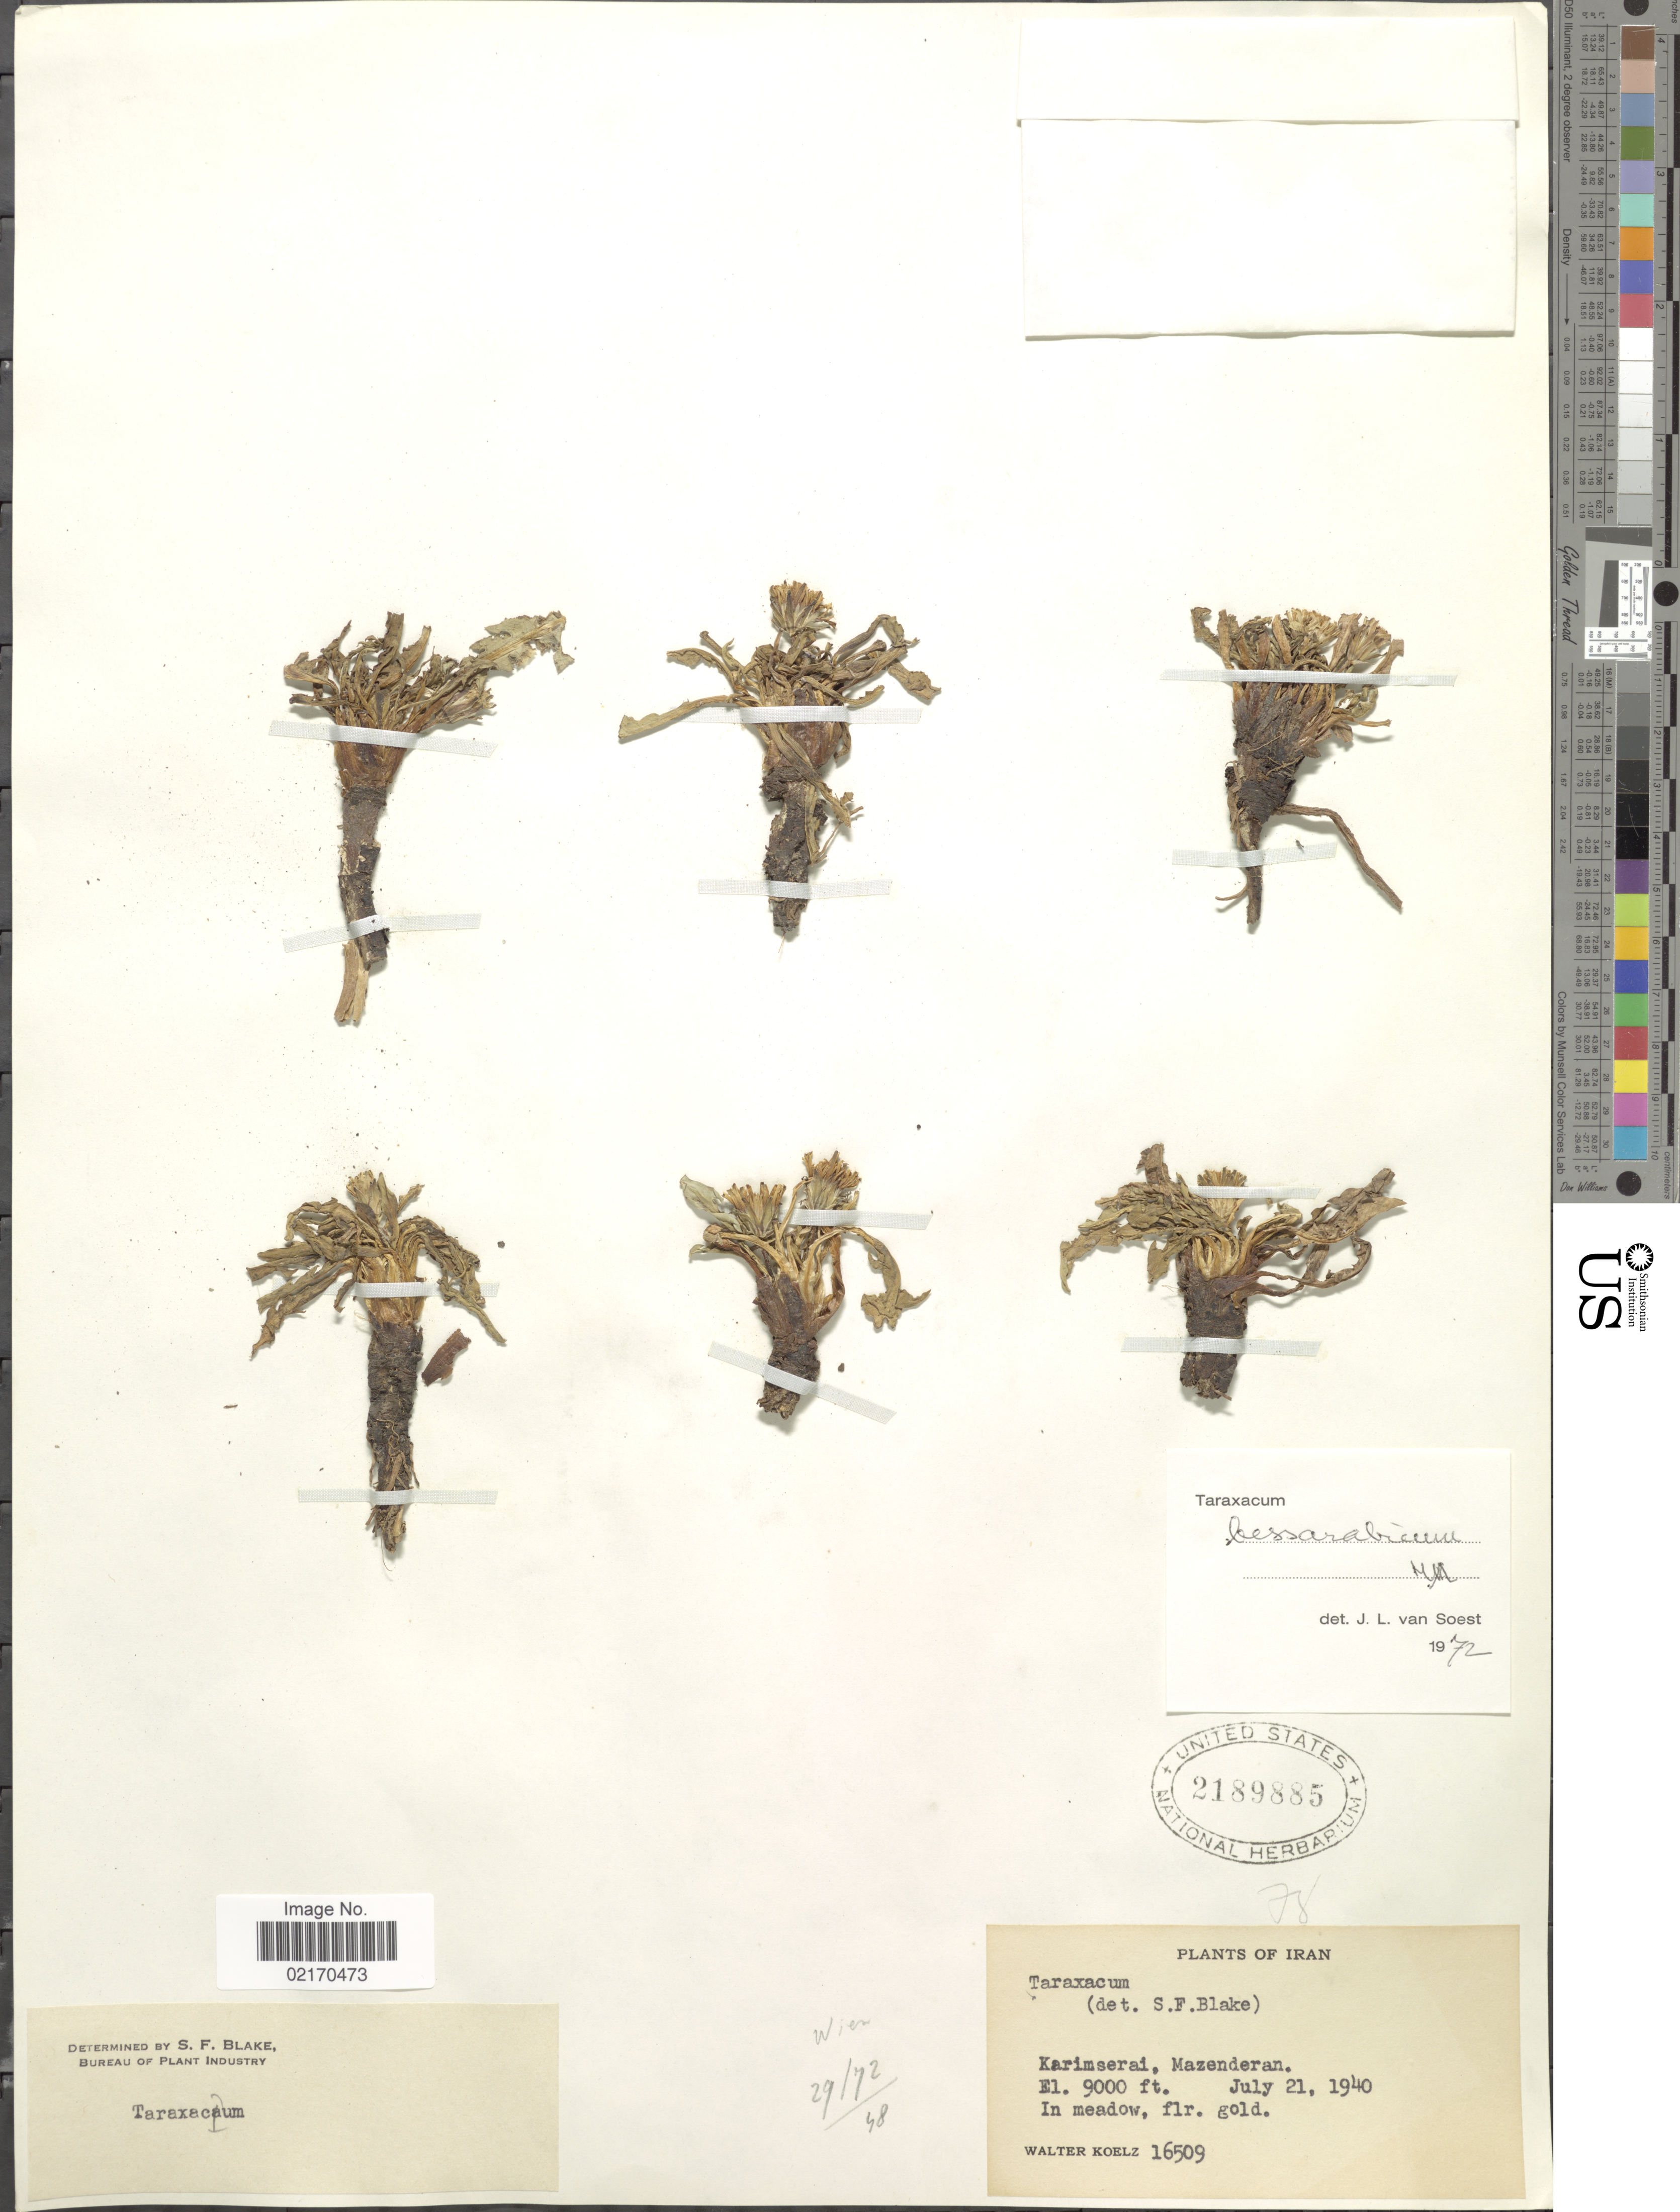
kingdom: Plantae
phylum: Tracheophyta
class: Magnoliopsida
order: Asterales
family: Asteraceae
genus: Taraxacum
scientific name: Taraxacum bessarabicum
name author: (Hornem.) Hand.-Mazz.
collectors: W. N. Koelz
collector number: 16509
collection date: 1940-07-21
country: Iran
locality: Karimserai, Mazenderan.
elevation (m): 2743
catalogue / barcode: US 2189885